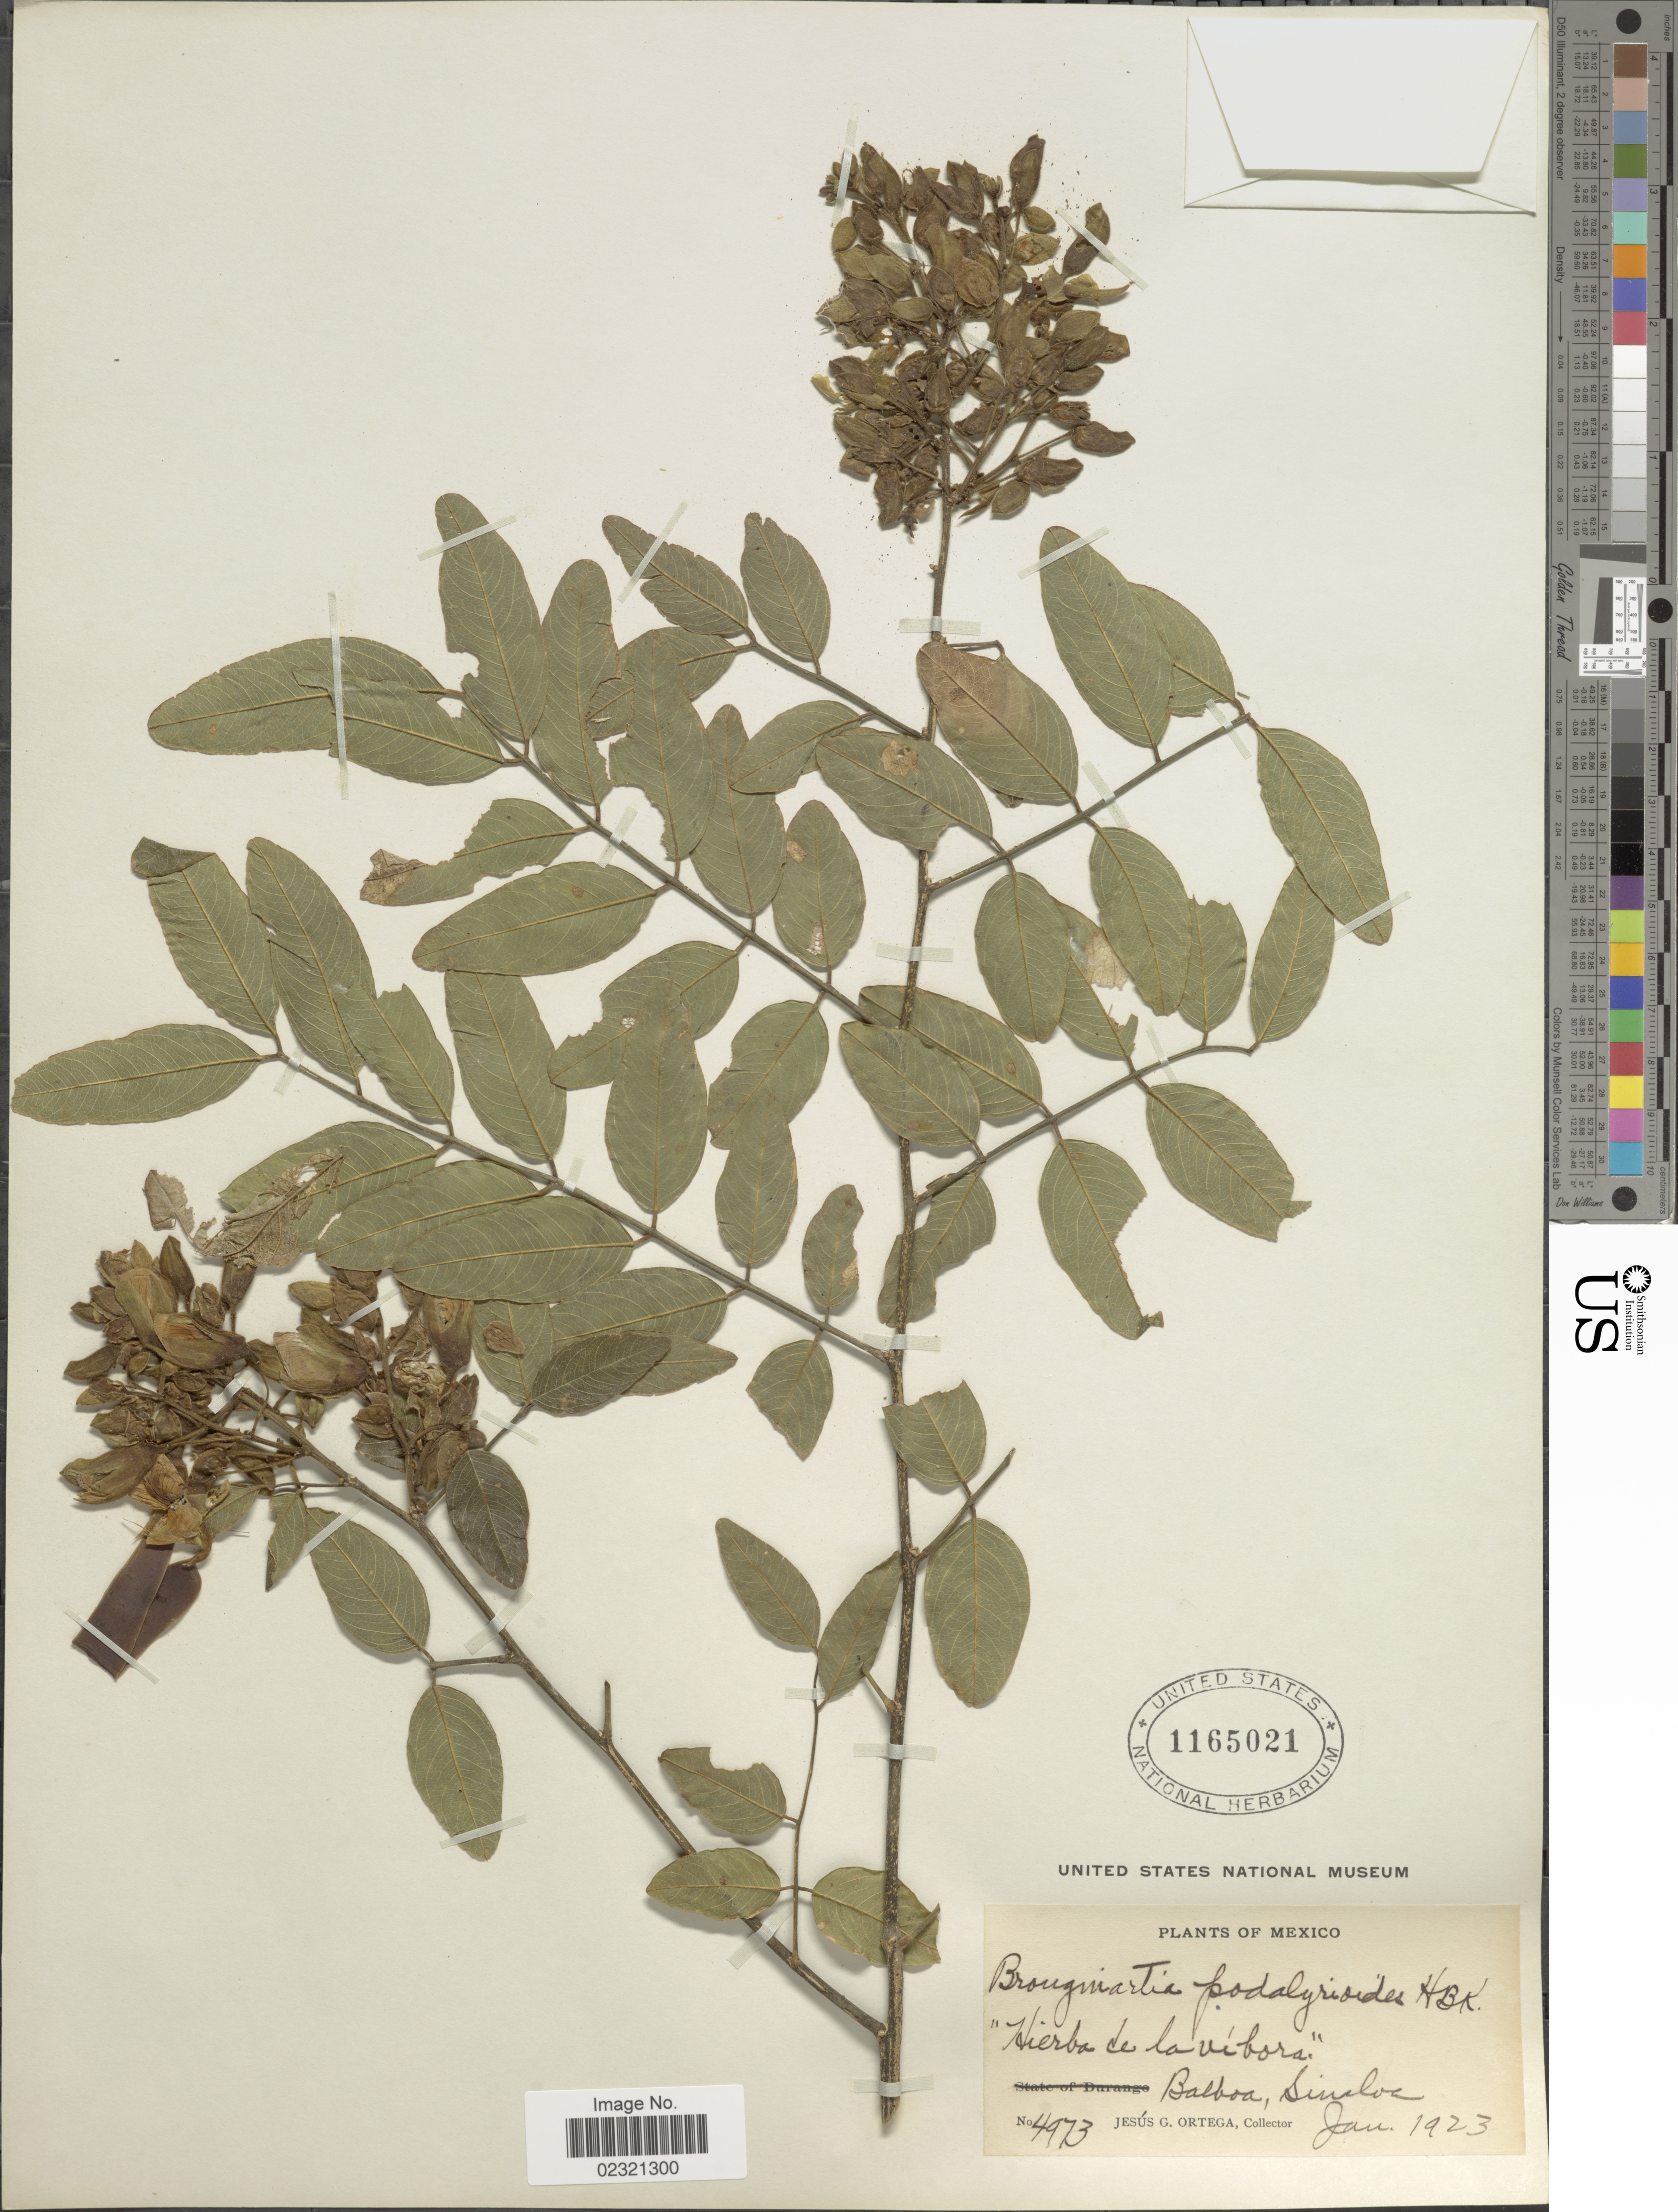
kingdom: Plantae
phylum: Tracheophyta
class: Magnoliopsida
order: Fabales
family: Fabaceae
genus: Brongniartia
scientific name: Brongniartia goldmanii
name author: Rose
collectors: J. Ortega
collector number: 4973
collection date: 1923-01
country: Mexico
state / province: Sinaloa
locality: Hierba de la vibora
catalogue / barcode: US 1165021